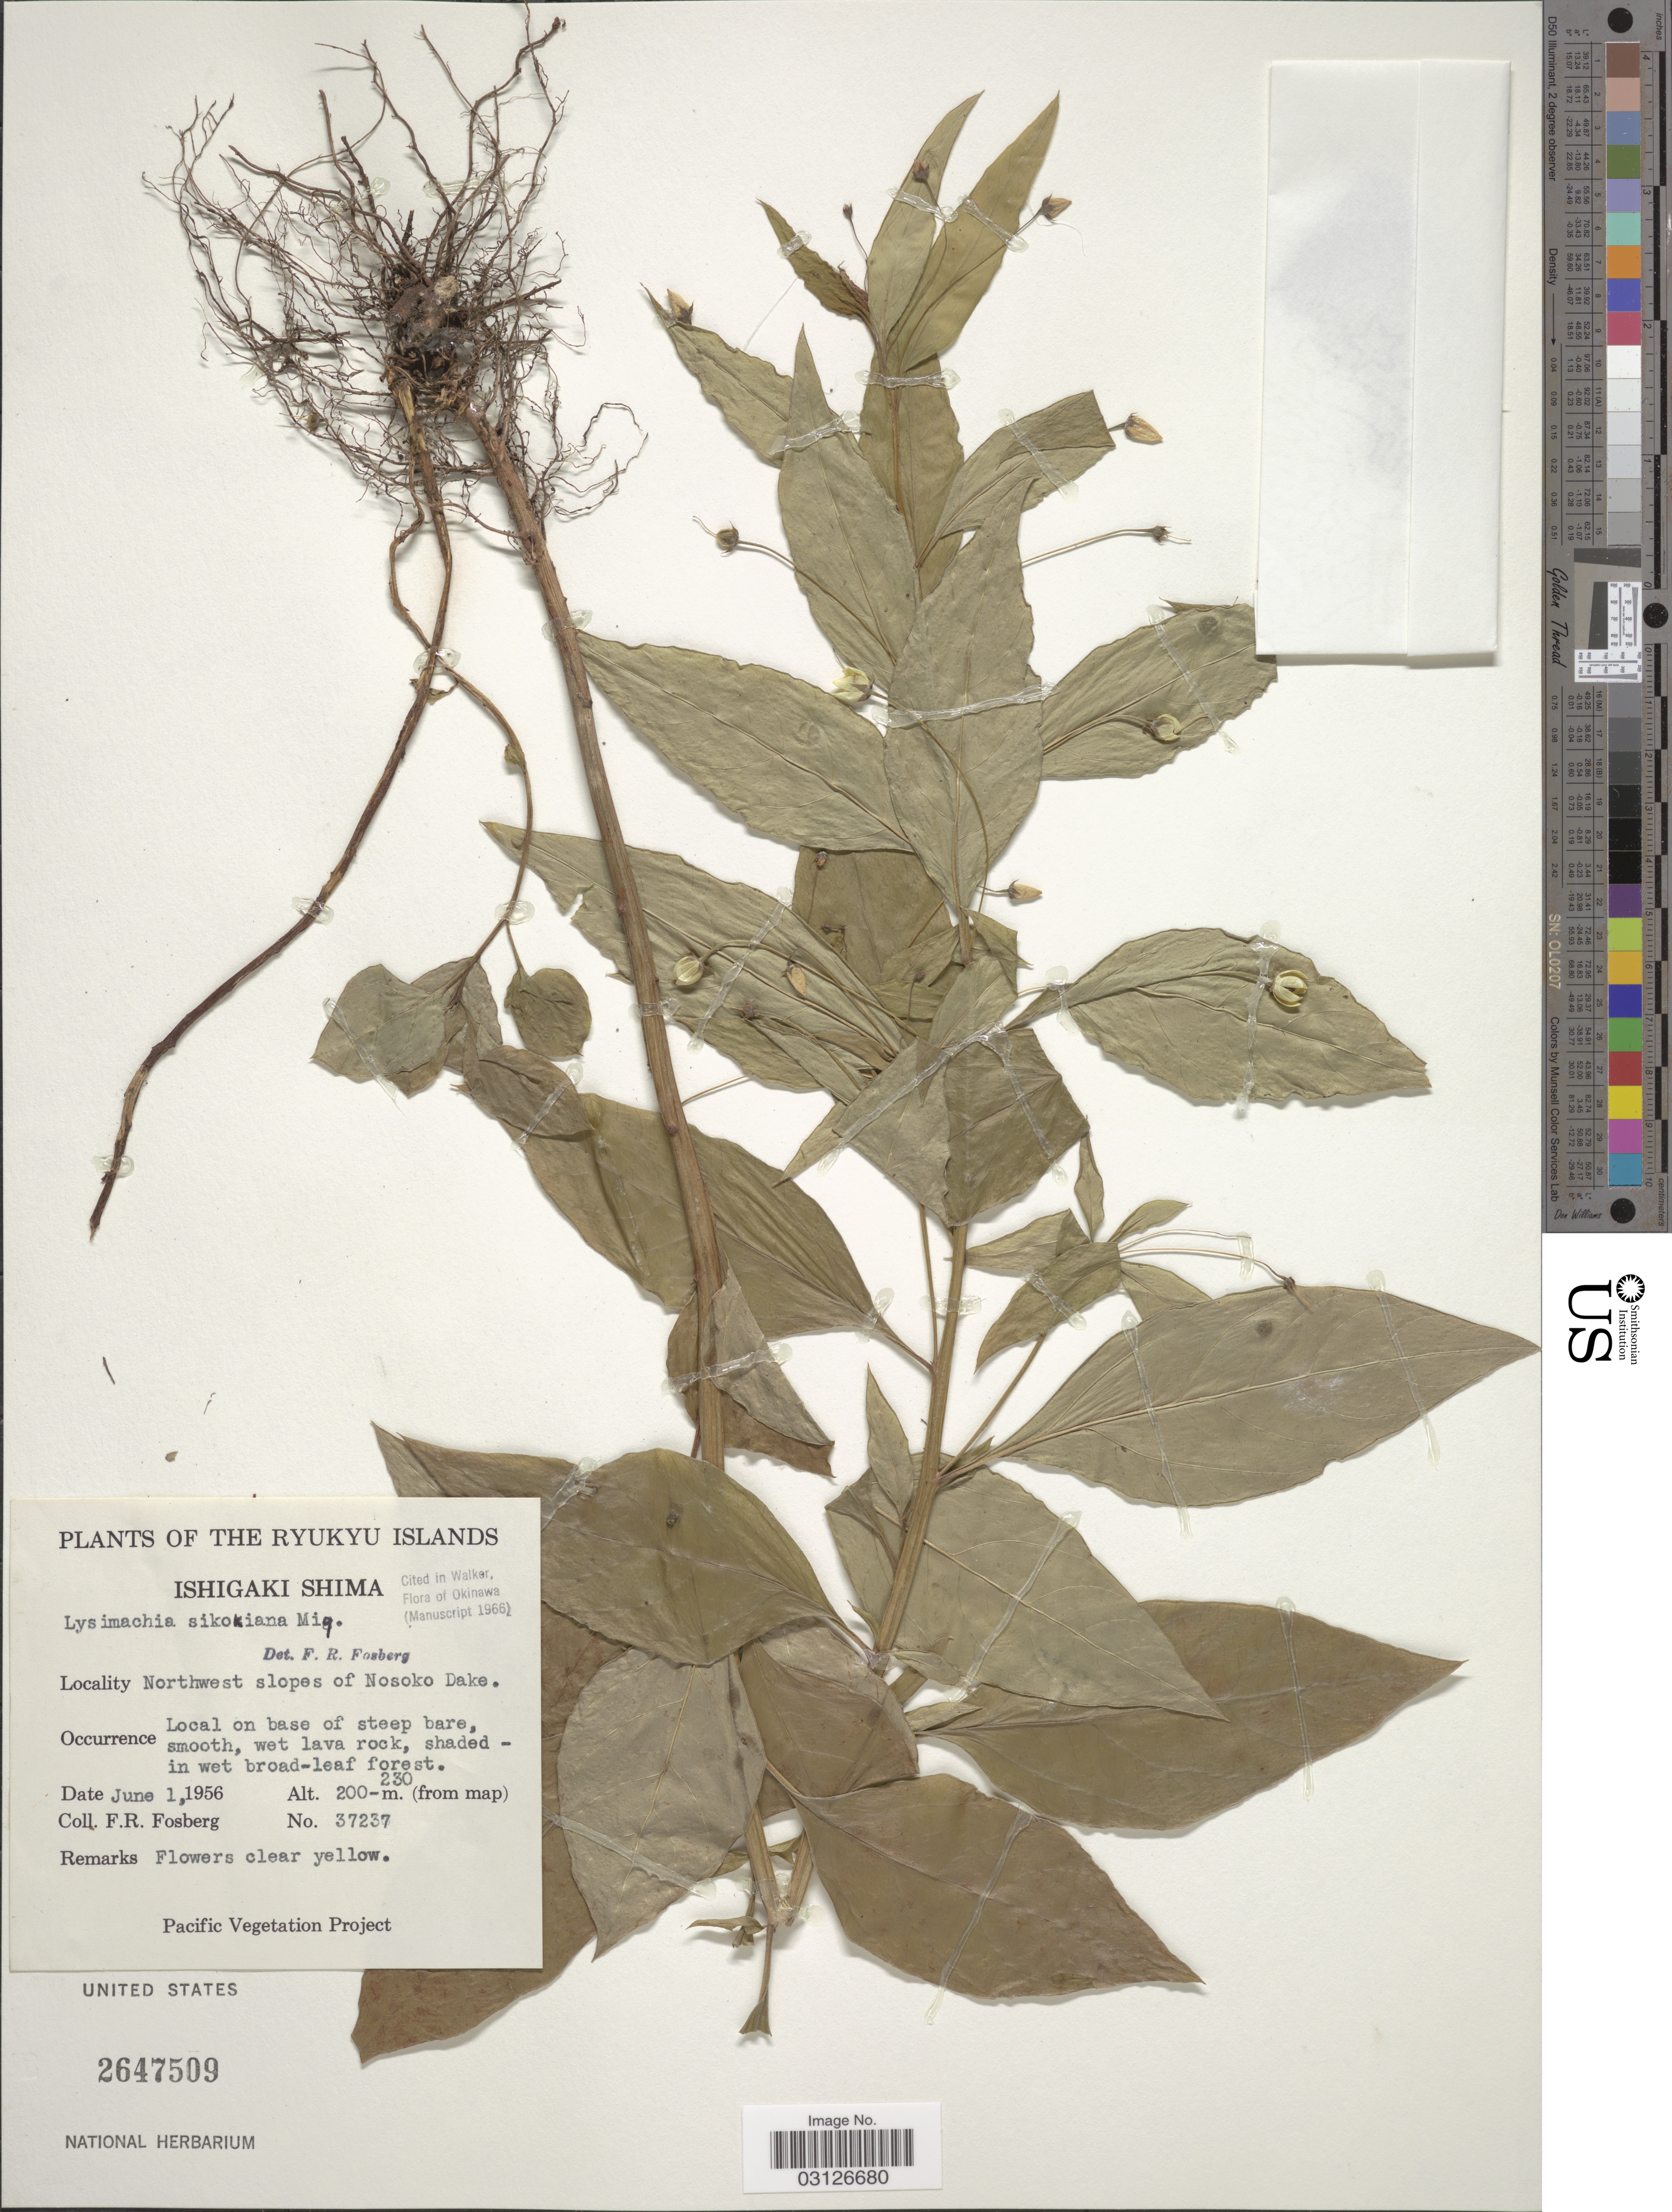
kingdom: Plantae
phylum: Tracheophyta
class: Magnoliopsida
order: Ericales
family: Primulaceae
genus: Lysimachia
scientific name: Lysimachia sikokiana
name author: Miq.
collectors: F. R. Fosberg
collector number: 37237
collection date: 1956-06-01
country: Japan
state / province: Okinawa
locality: Ryukyu Islands. Ishigaki Shima. Northwest slopes of Nosoko Dake.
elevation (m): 200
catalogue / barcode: US 2647509